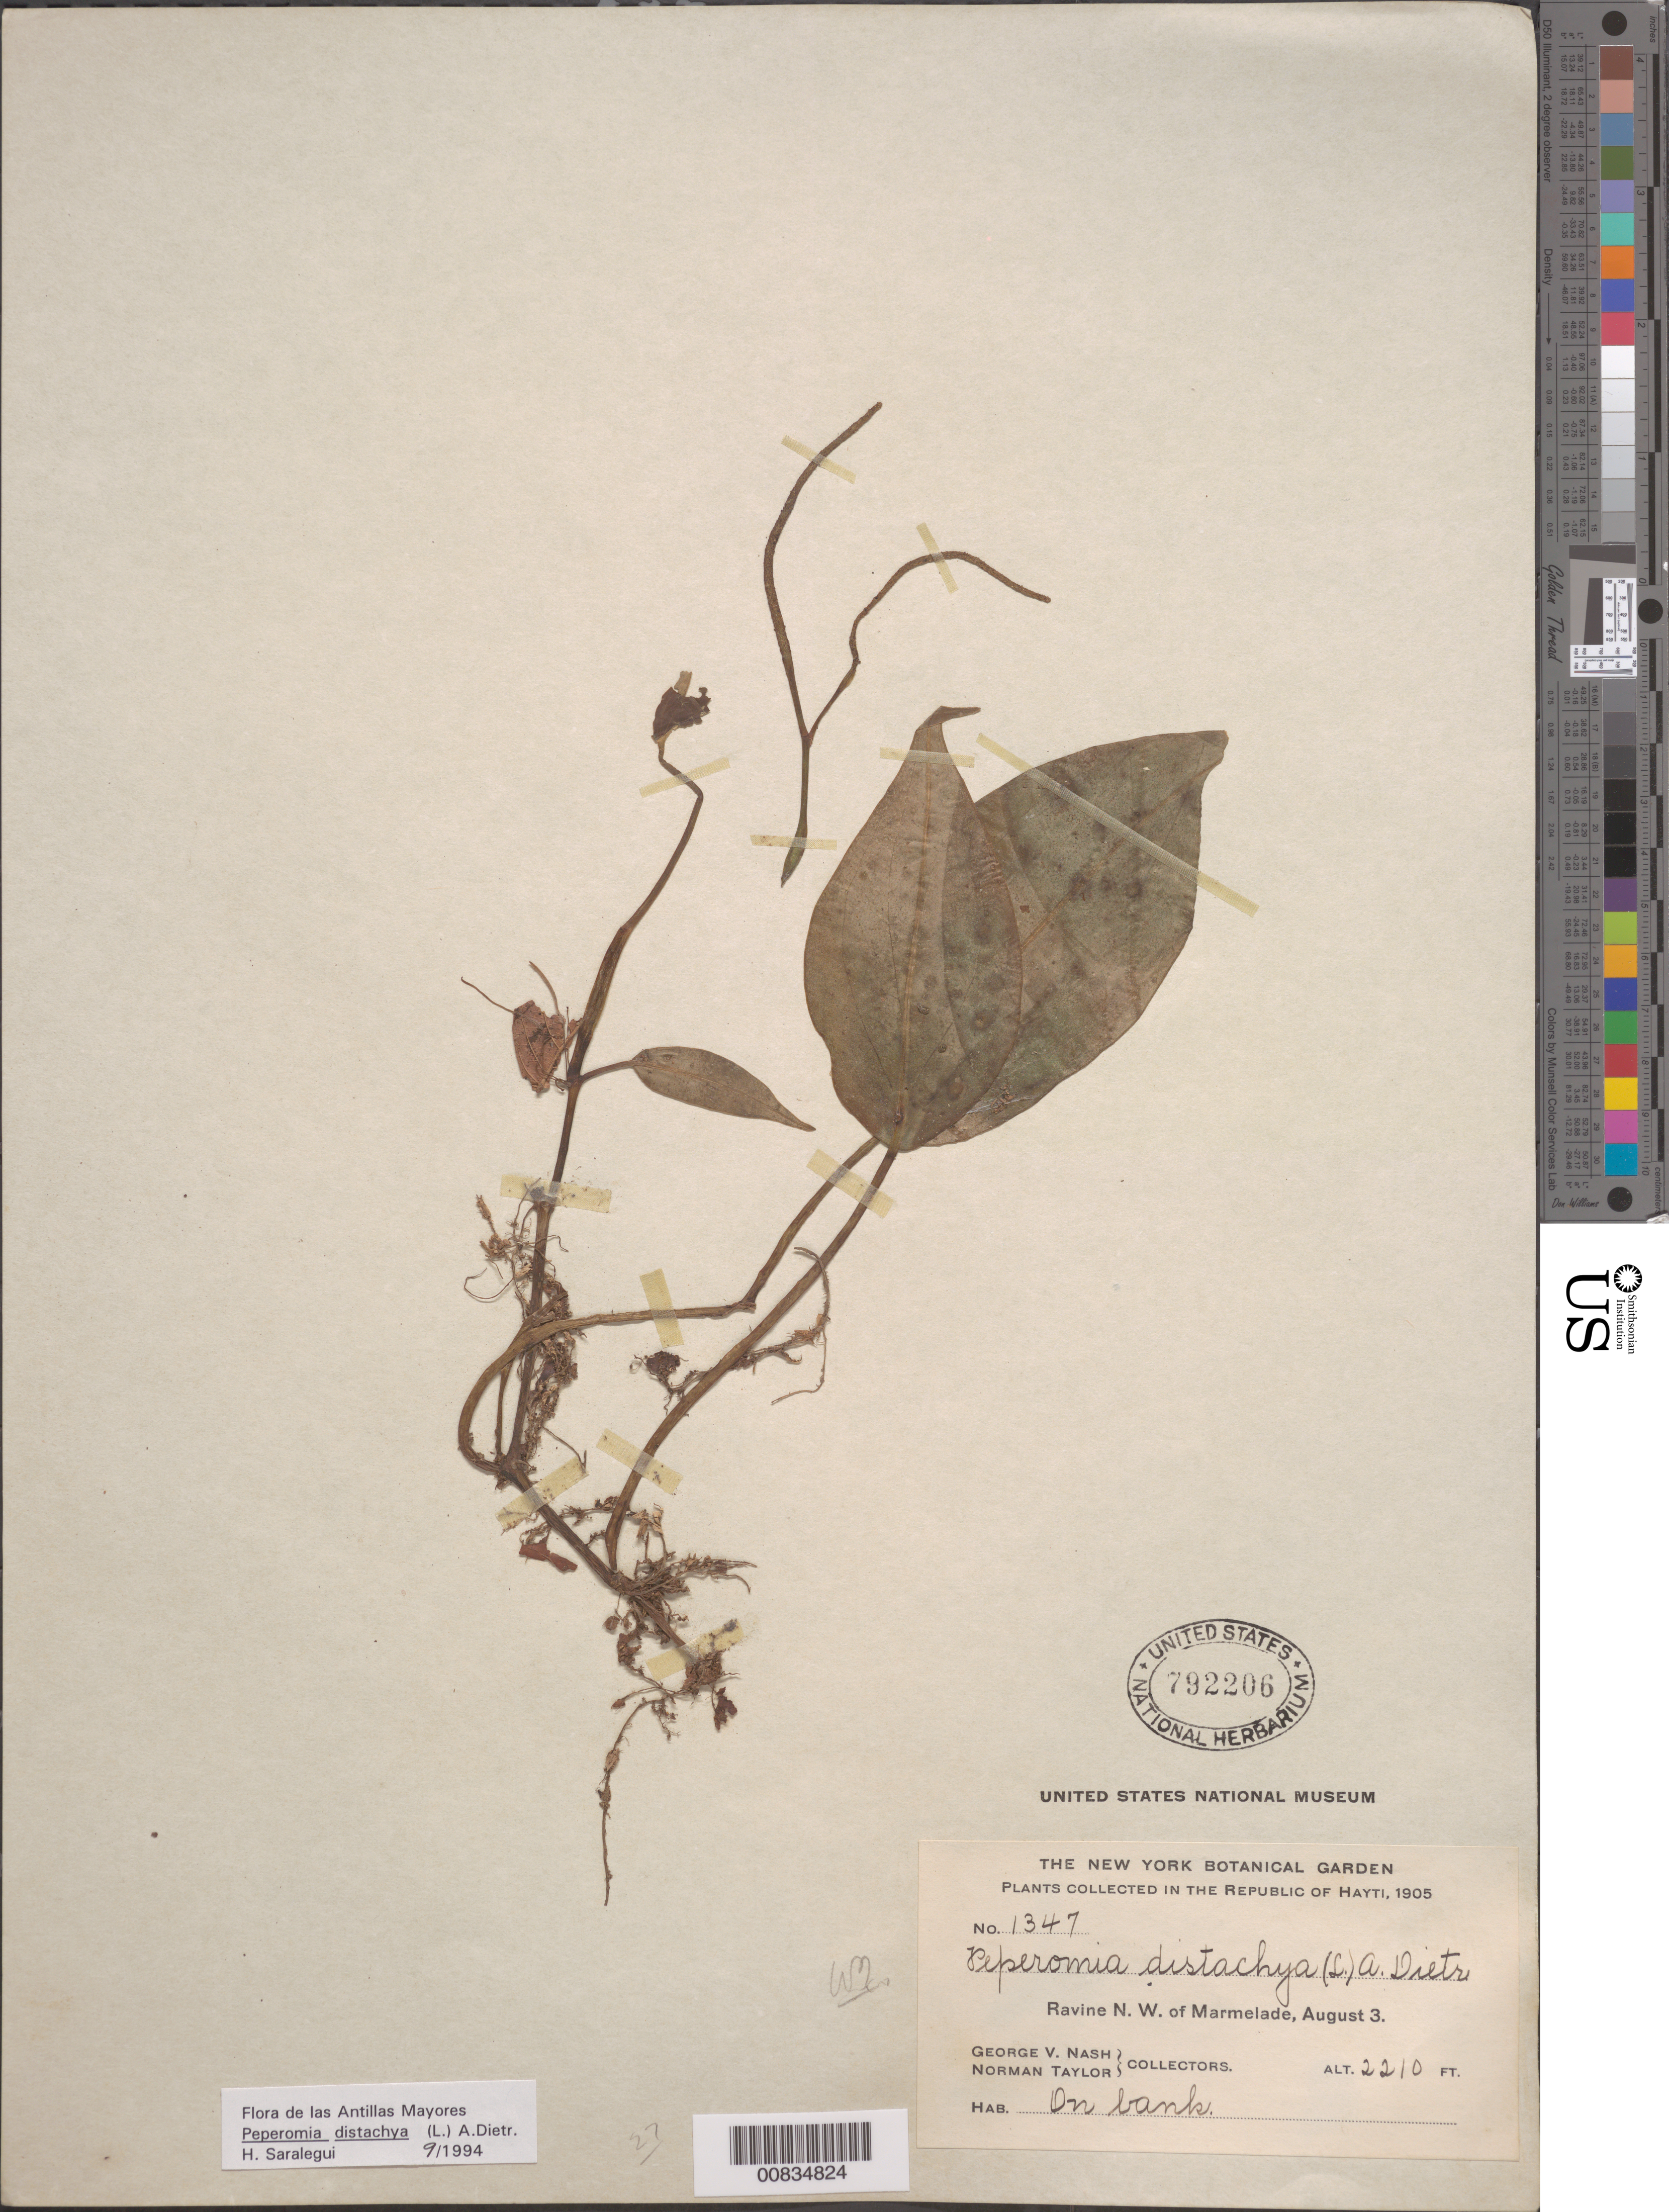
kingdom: Plantae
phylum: Tracheophyta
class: Magnoliopsida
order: Piperales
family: Piperaceae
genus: Peperomia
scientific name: Peperomia distachya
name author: (L.) A. Dietr.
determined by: Saralegui Boza, H., (HAJB), Jardin Botanico Nacional (Habana)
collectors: G. V. Nash & N. Taylor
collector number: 1347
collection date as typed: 03 Aug 1905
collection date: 1905-08-03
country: Haiti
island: Hispaniola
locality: Ravine N.W. of Marmelade.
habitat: On bank.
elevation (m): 674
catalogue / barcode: US 792206